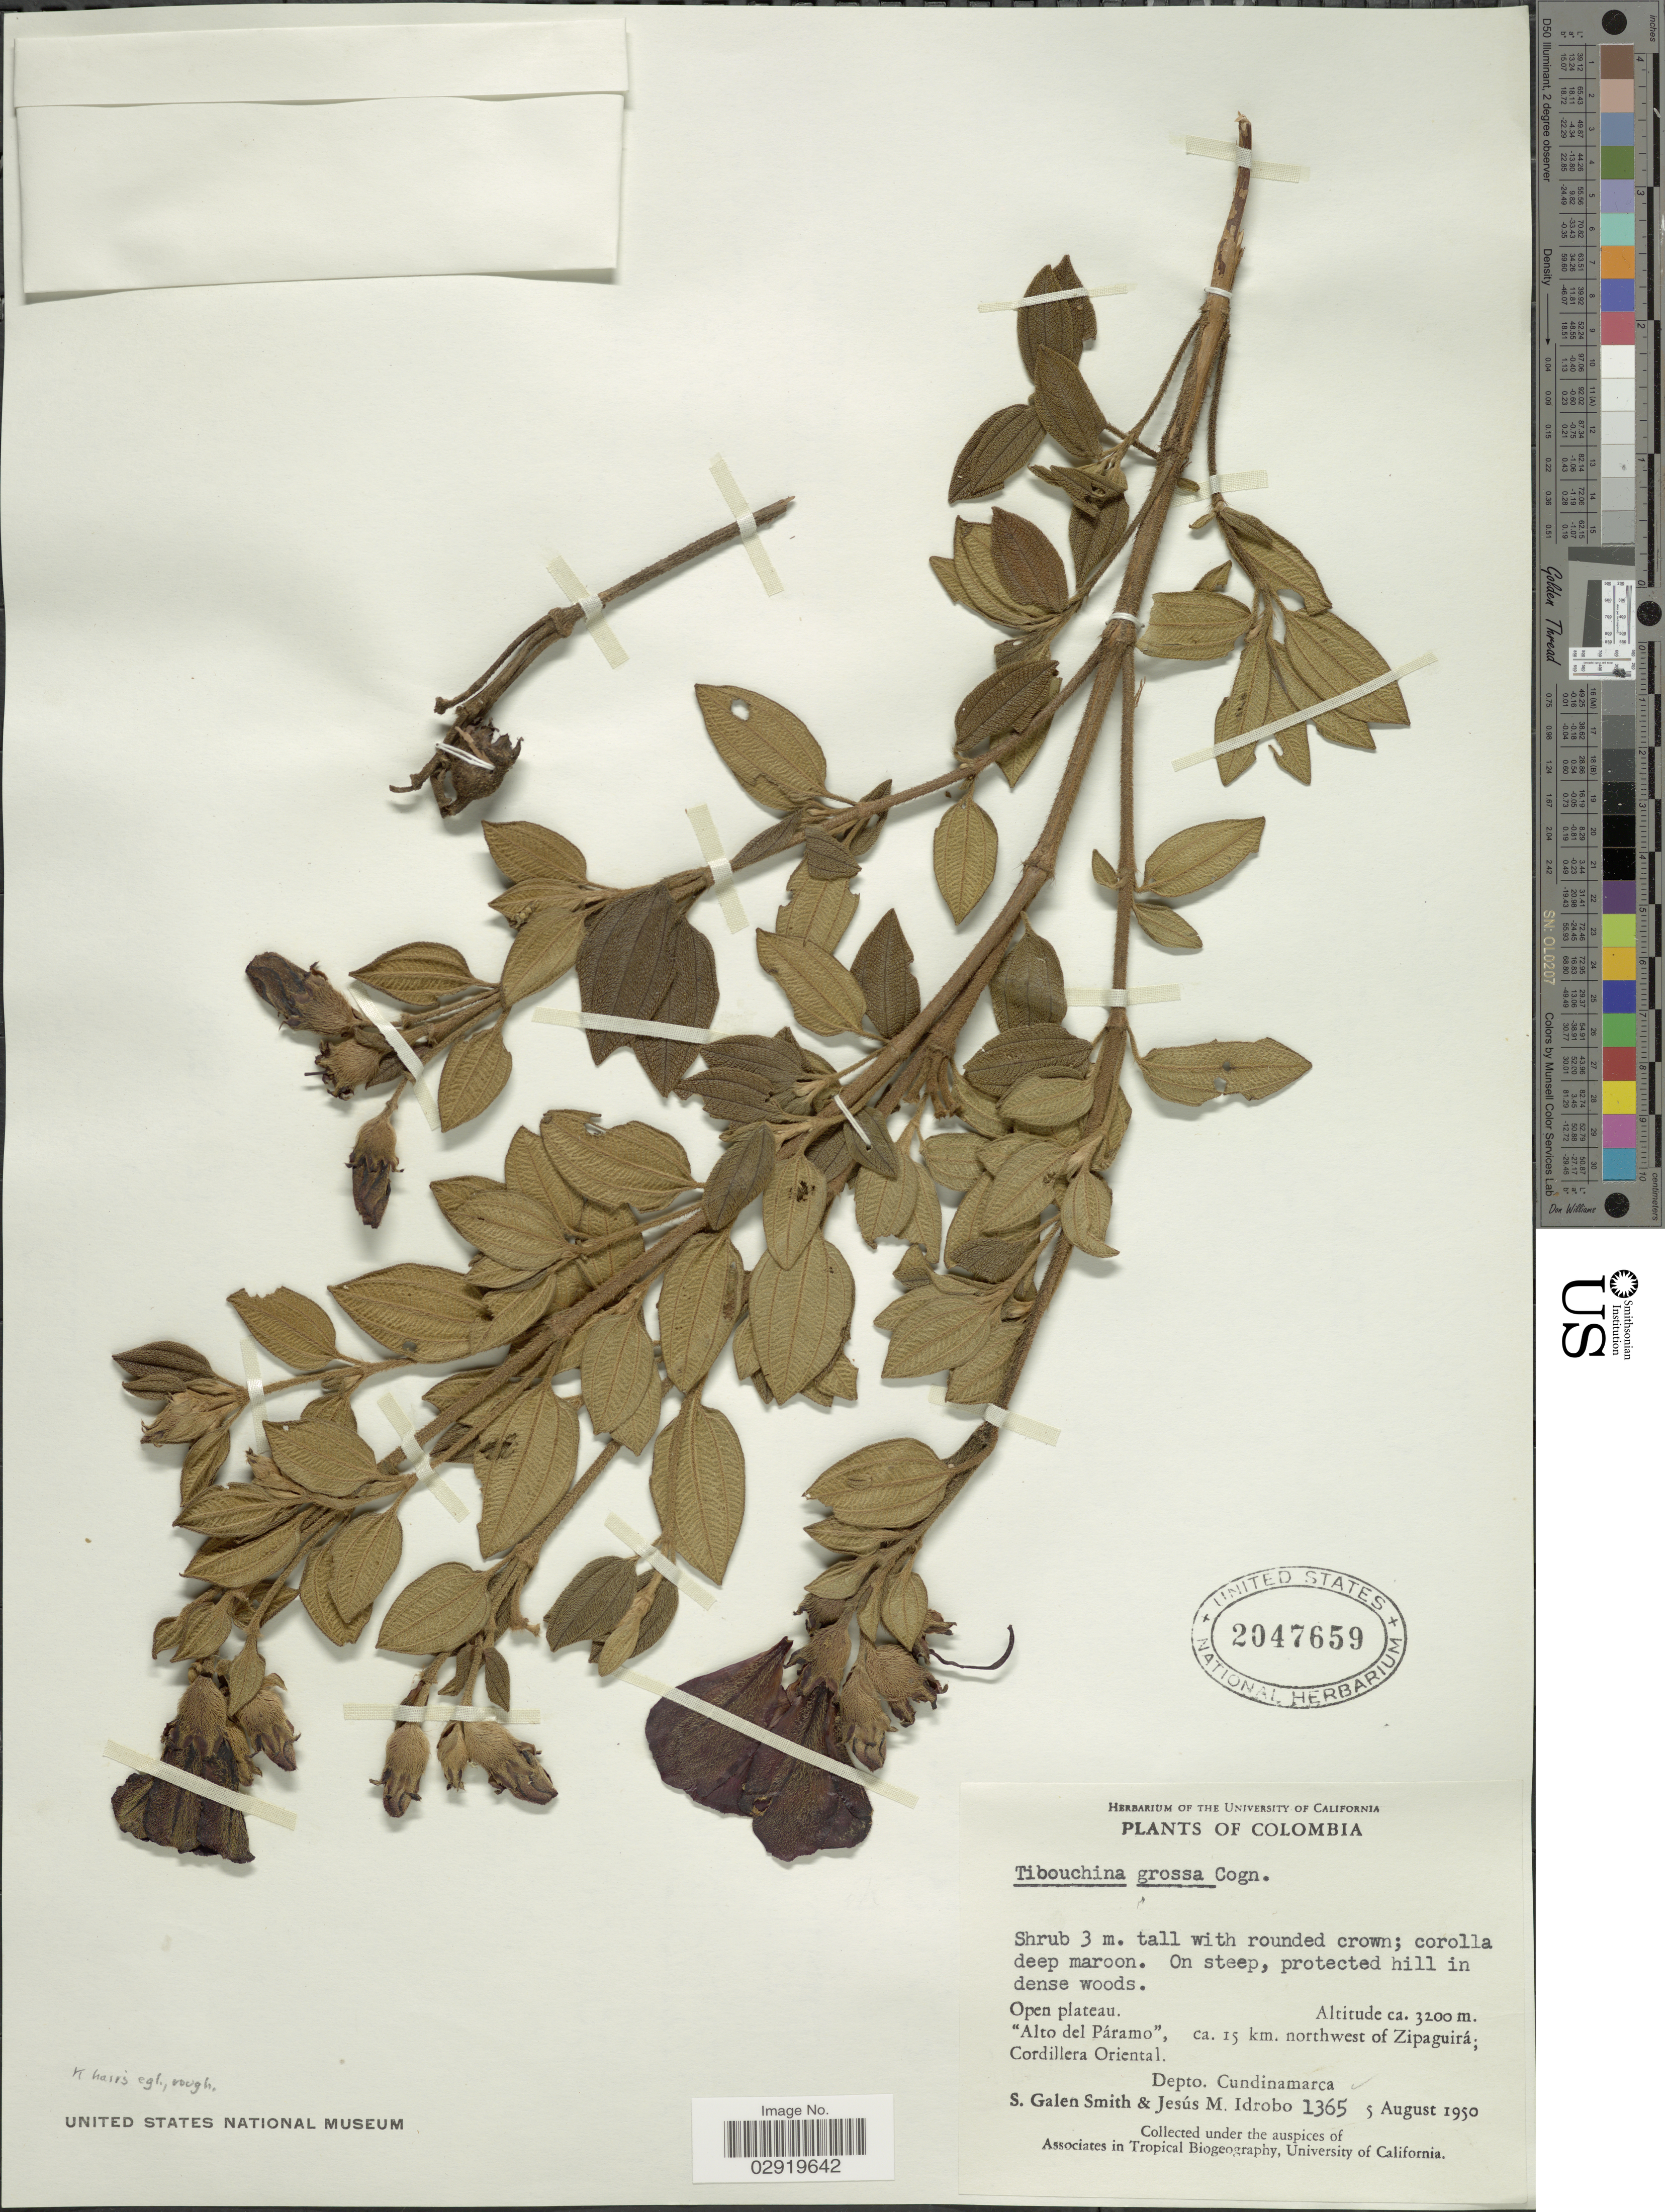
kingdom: Plantae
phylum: Tracheophyta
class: Magnoliopsida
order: Myrtales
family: Melastomataceae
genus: Chaetogastra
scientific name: Chaetogastra grossa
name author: (L. f.) P.J.F. Guim. & Michelang.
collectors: S. G. Smith & J. M. Idrobo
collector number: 1365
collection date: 1950-08-05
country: Colombia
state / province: Cundinamarca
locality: Alto del Páramo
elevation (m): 3200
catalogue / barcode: US 2047659